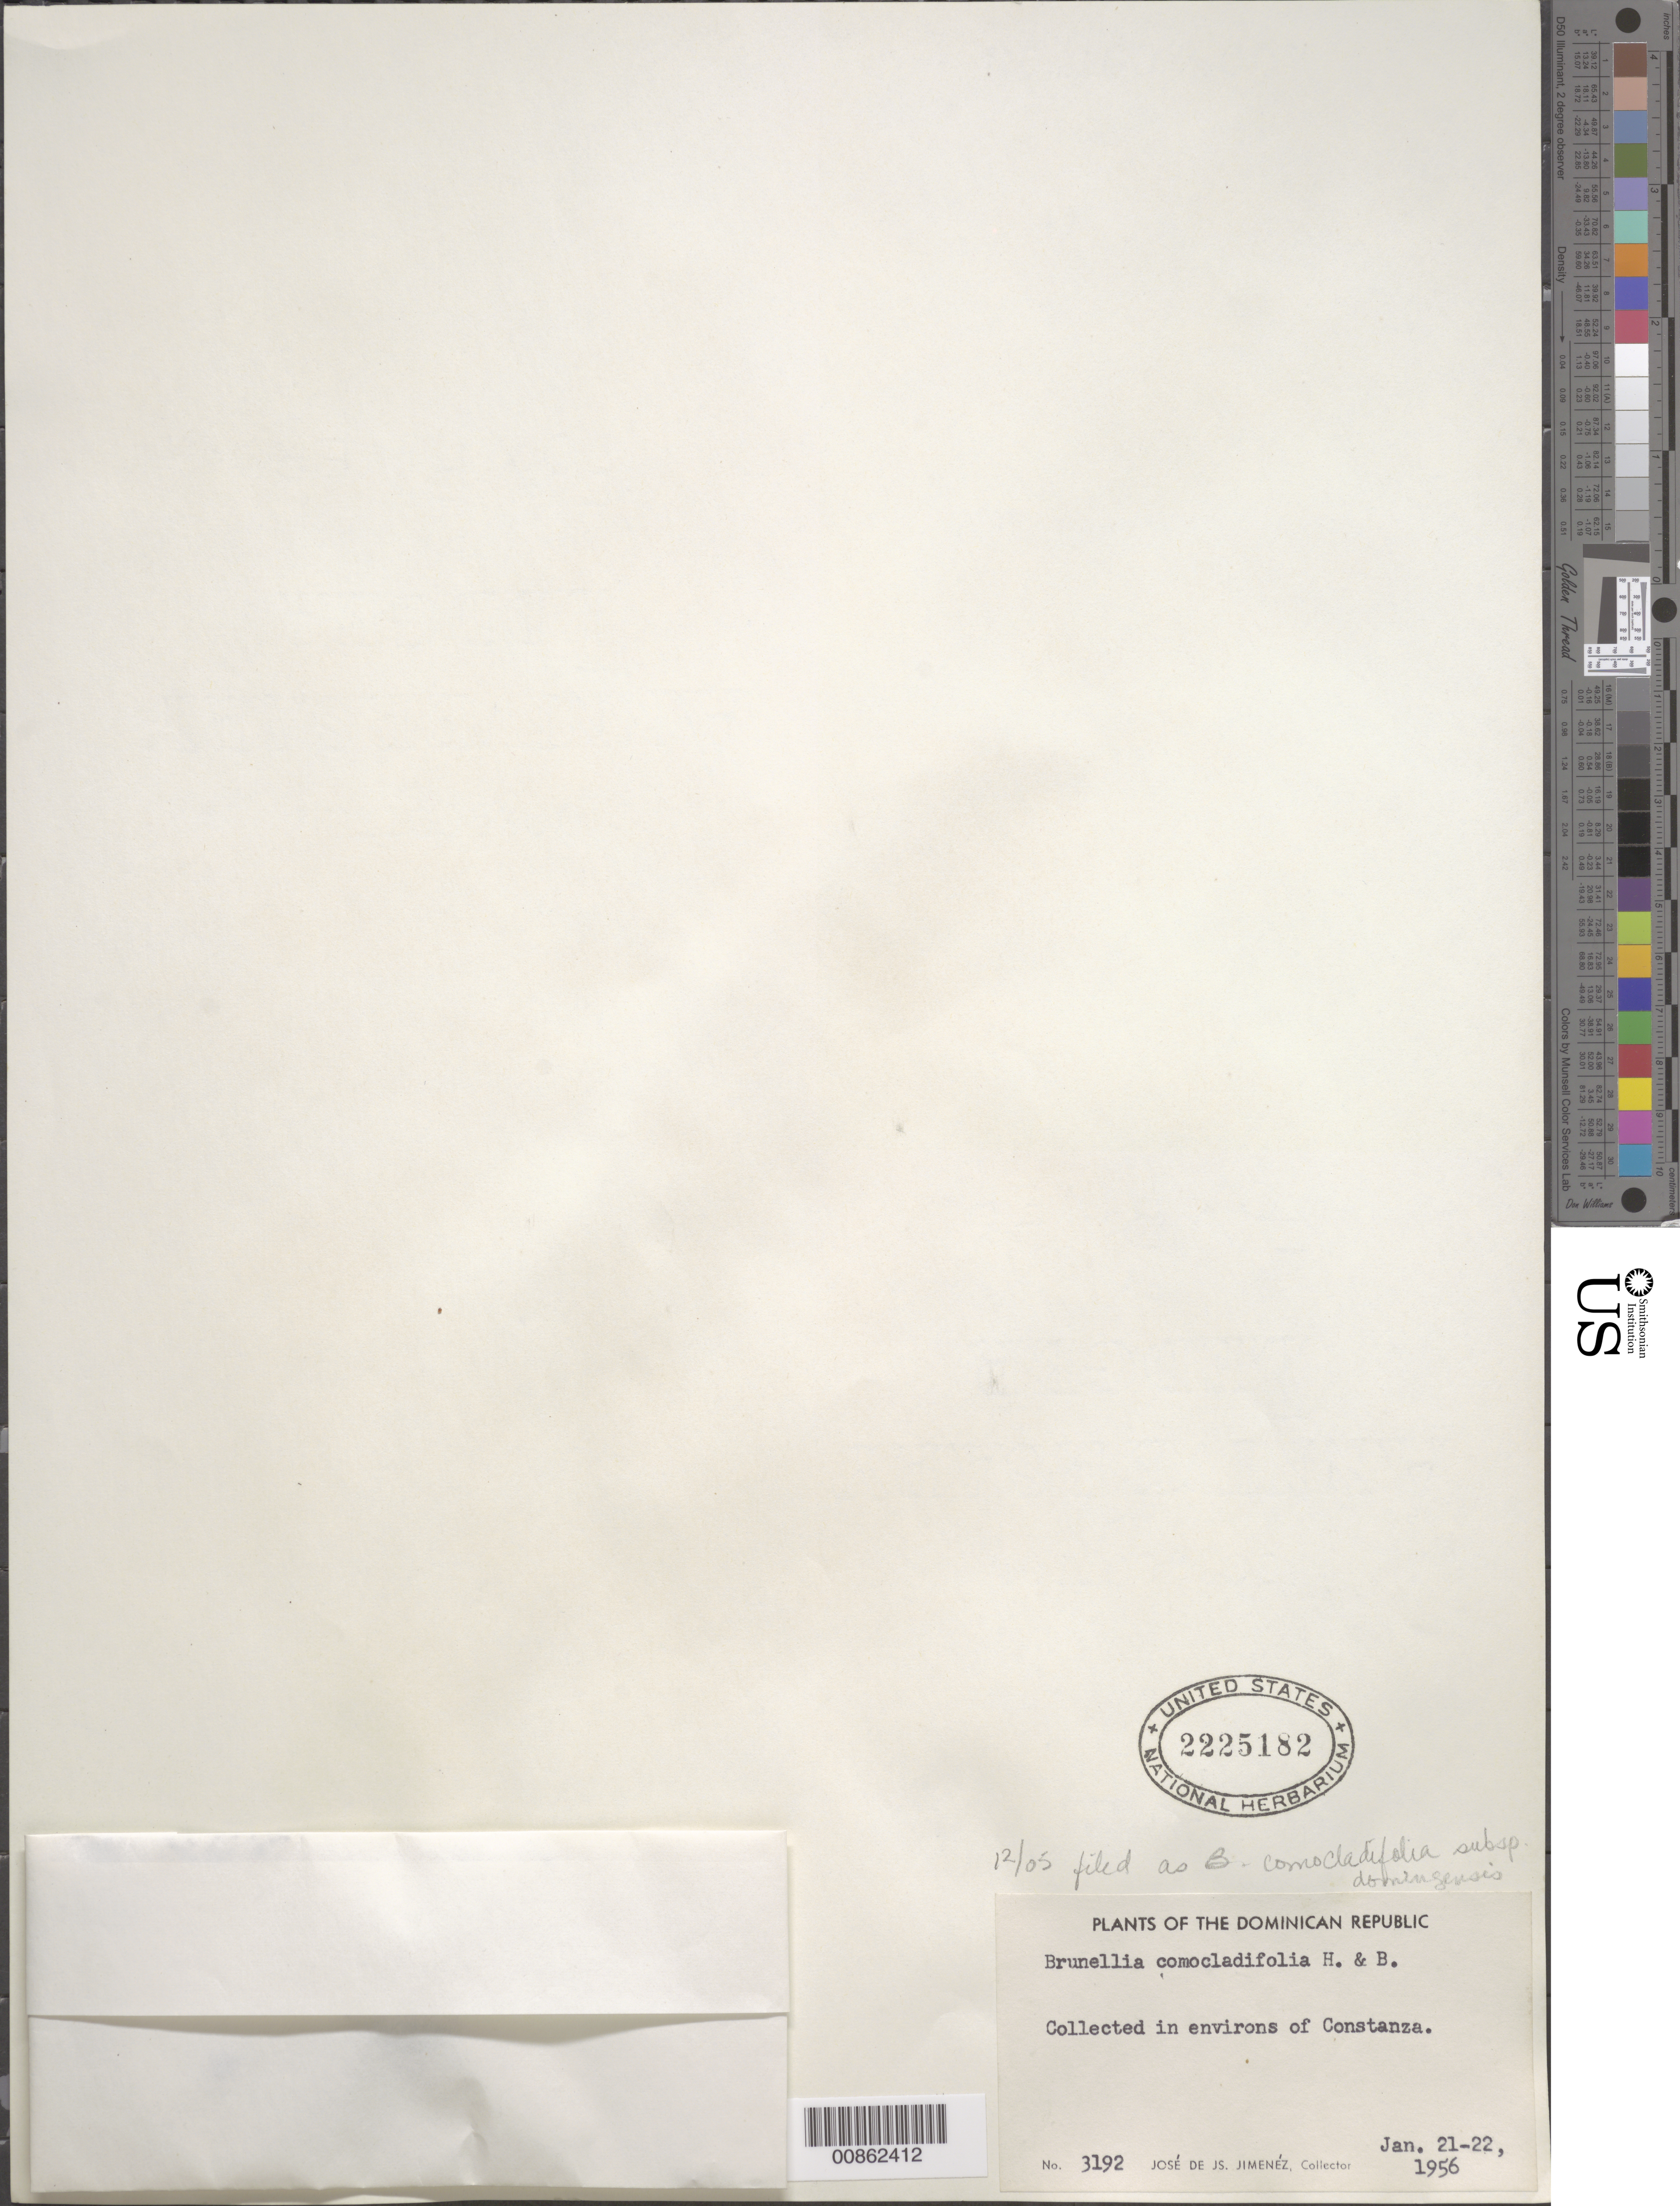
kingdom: Plantae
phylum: Tracheophyta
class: Magnoliopsida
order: Oxalidales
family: Brunelliaceae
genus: Brunellia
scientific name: Brunellia comocladifolia subsp. domingensis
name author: Cuatrec.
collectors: J. J. Jiménez Almonte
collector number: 3192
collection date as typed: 21 Jan 1956 to 22 Jan 1956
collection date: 1956-01-21/1956-01-22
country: Dominican Republic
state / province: La Vega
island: Hispaniola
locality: Environs of Constanza.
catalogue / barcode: US 2225182